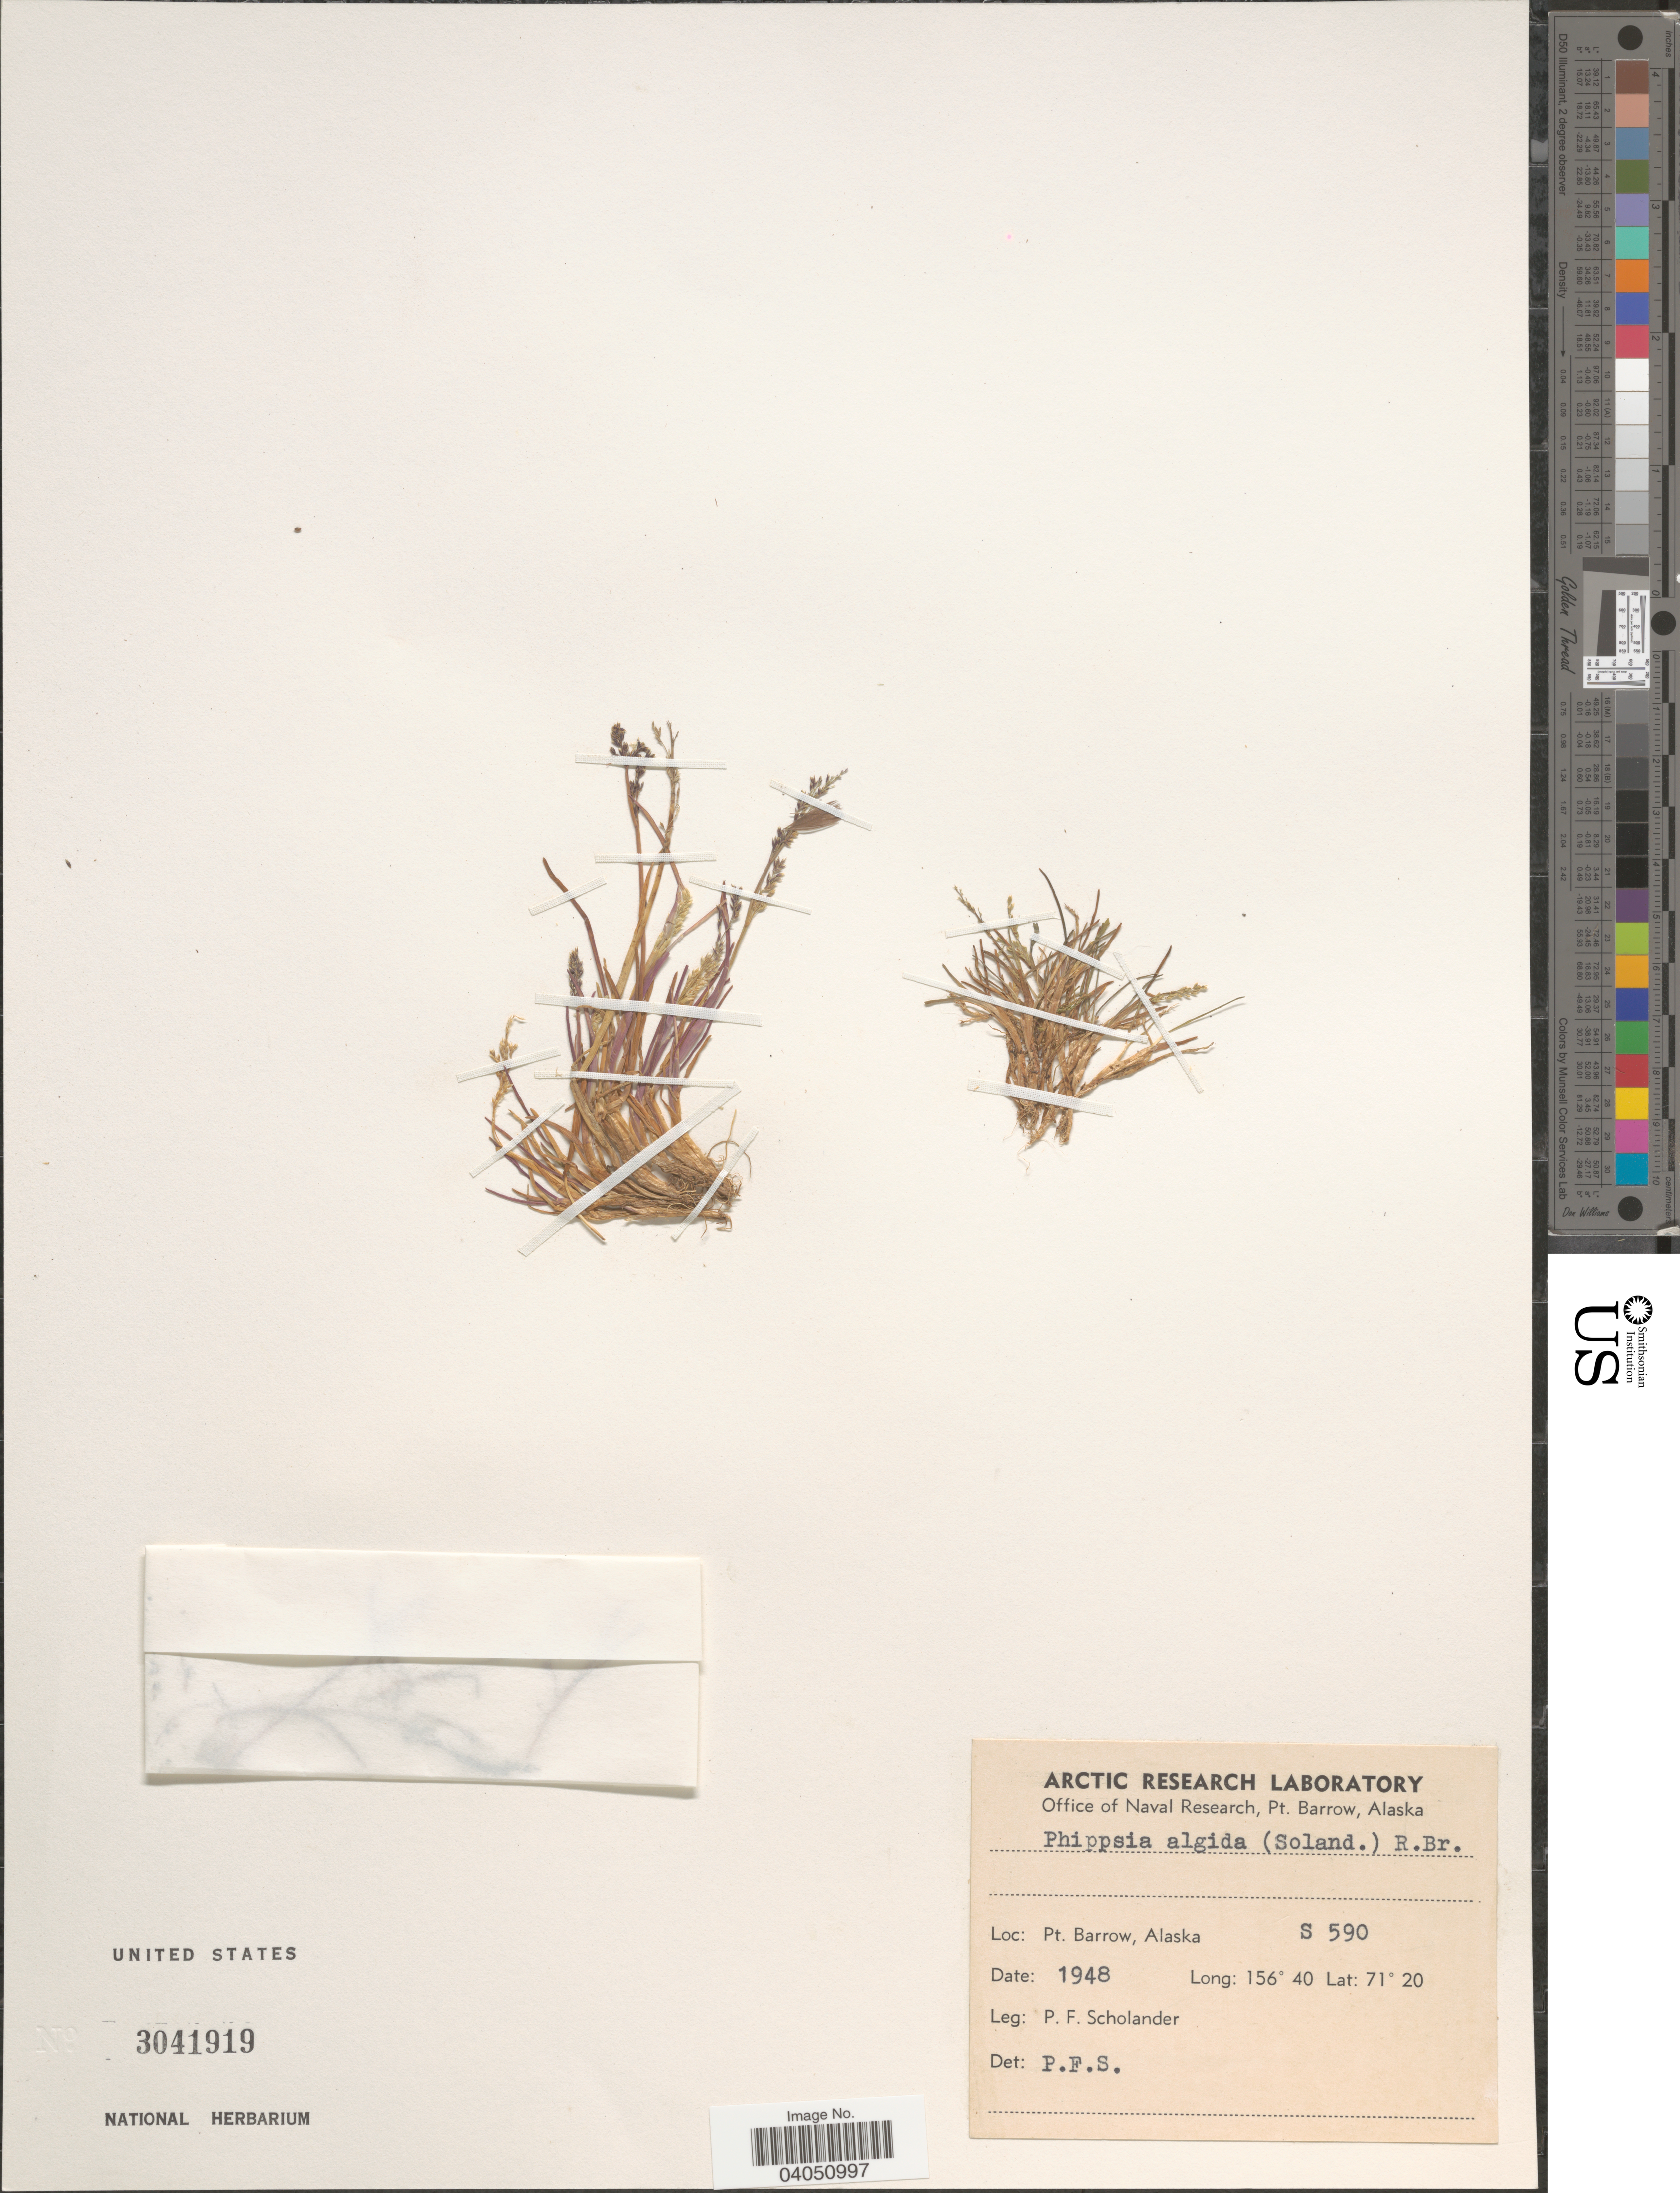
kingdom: Plantae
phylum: Tracheophyta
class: Liliopsida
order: Poales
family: Poaceae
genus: Phippsia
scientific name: Phippsia algida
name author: (Sol.) R. Br.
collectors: P. Scholander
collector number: S 590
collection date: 1948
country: United States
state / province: Alaska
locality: Pt. Barrow.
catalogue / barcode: US 3041919